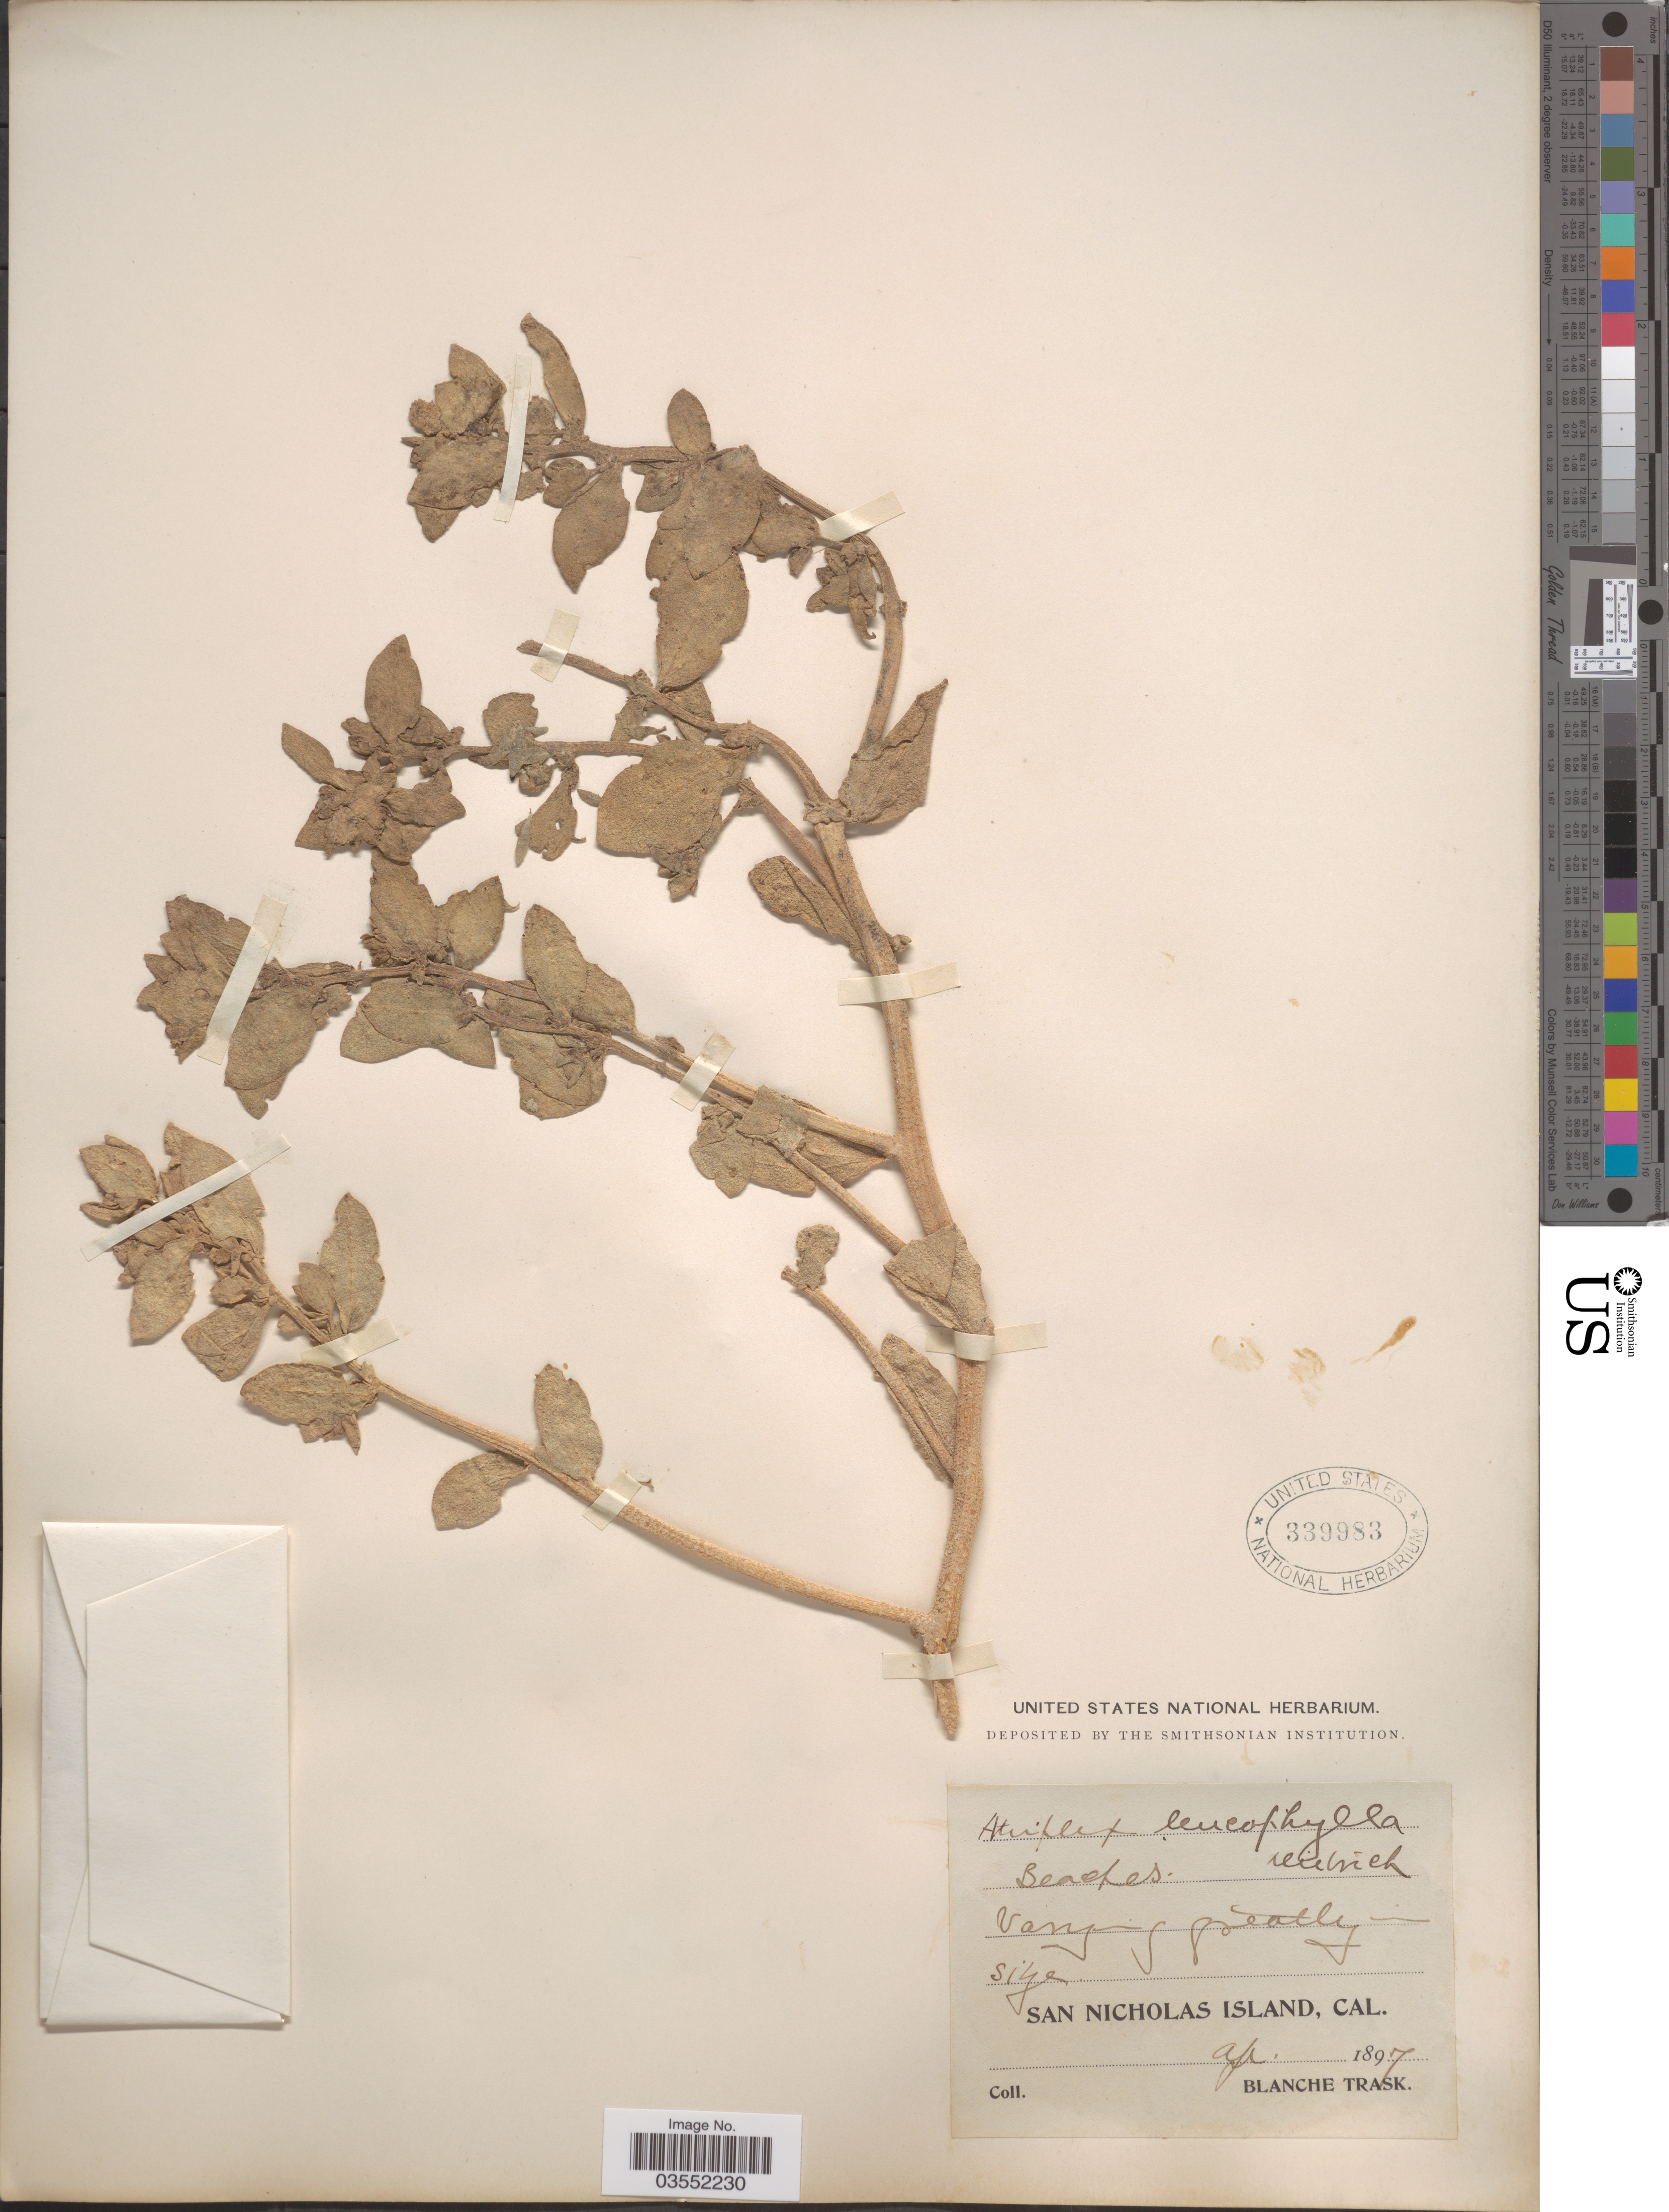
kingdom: Plantae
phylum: Tracheophyta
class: Magnoliopsida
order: Caryophyllales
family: Amaranthaceae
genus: Atriplex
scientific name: Atriplex leucophylla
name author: (Moq.) D. Dietr.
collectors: B. Trask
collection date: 1897-04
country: United States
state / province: California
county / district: Ventura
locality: San Nicholas Island.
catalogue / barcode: US 339983